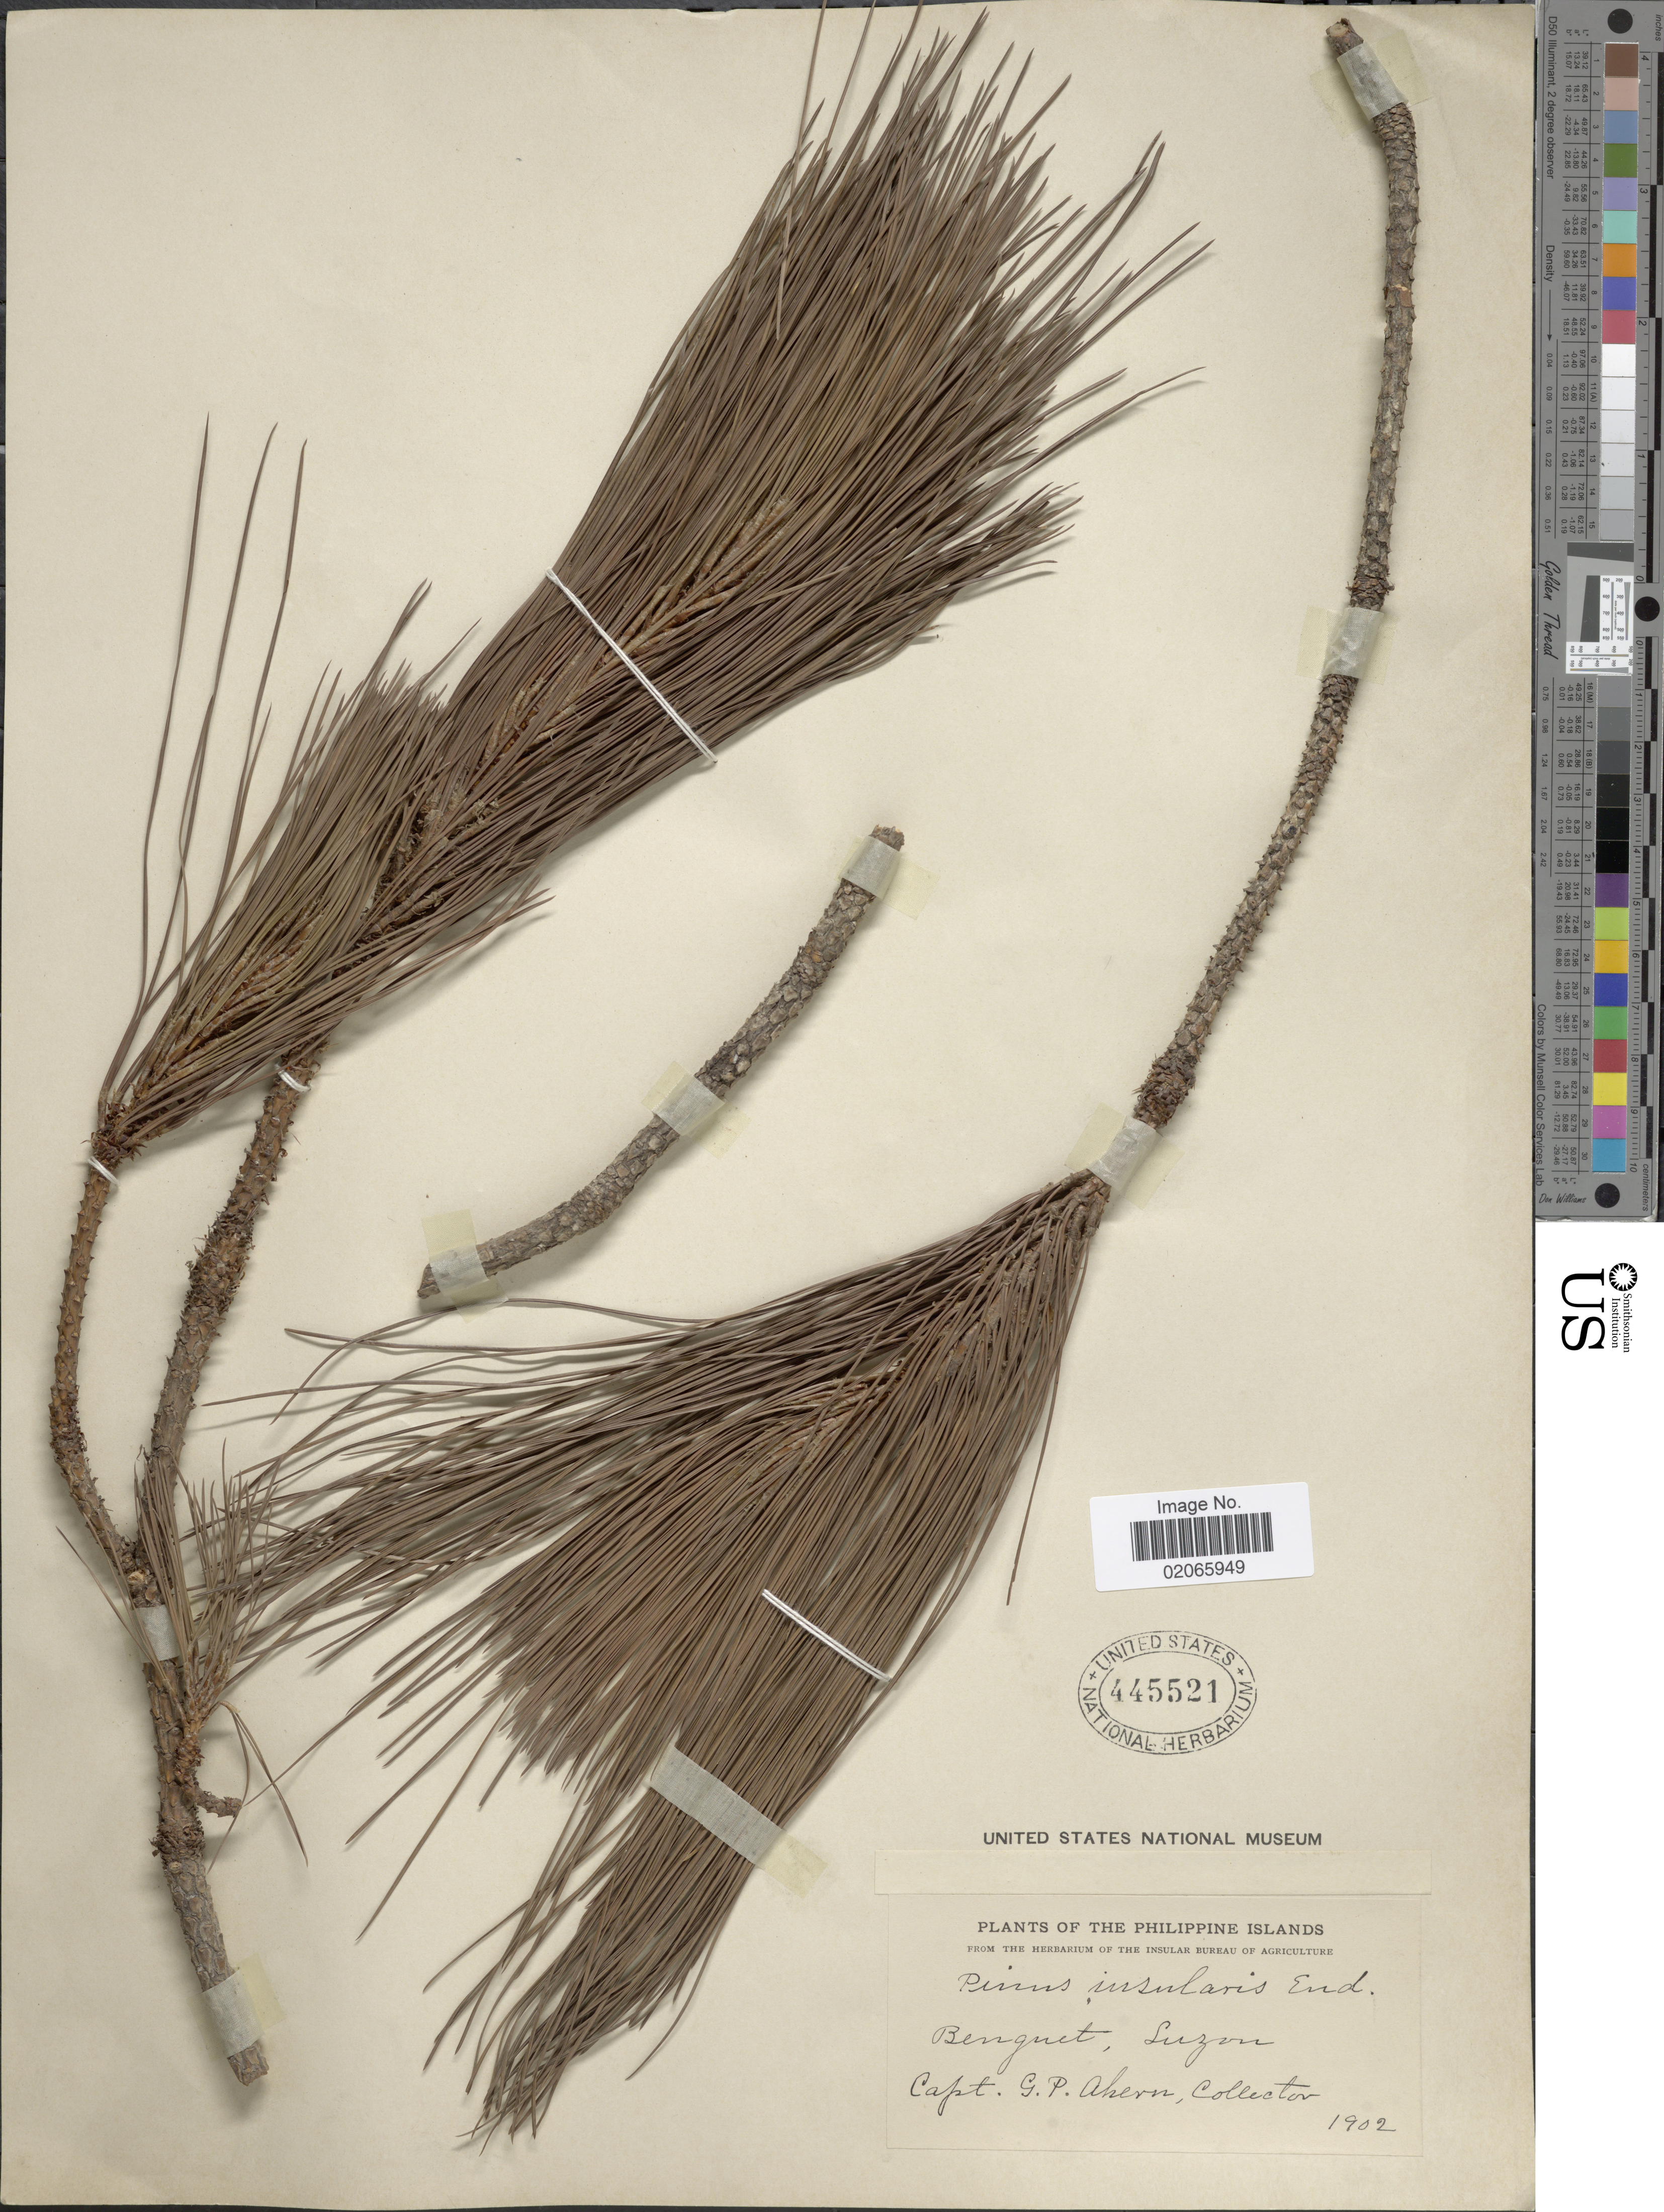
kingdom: Plantae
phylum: Tracheophyta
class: Pinopsida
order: Pinales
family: Pinaceae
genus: Pinus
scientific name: Pinus insularis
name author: Endl.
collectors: G. Ahern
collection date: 1902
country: Philippines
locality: The Philippine Islands. Benguet, Luzon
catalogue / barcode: US 445521